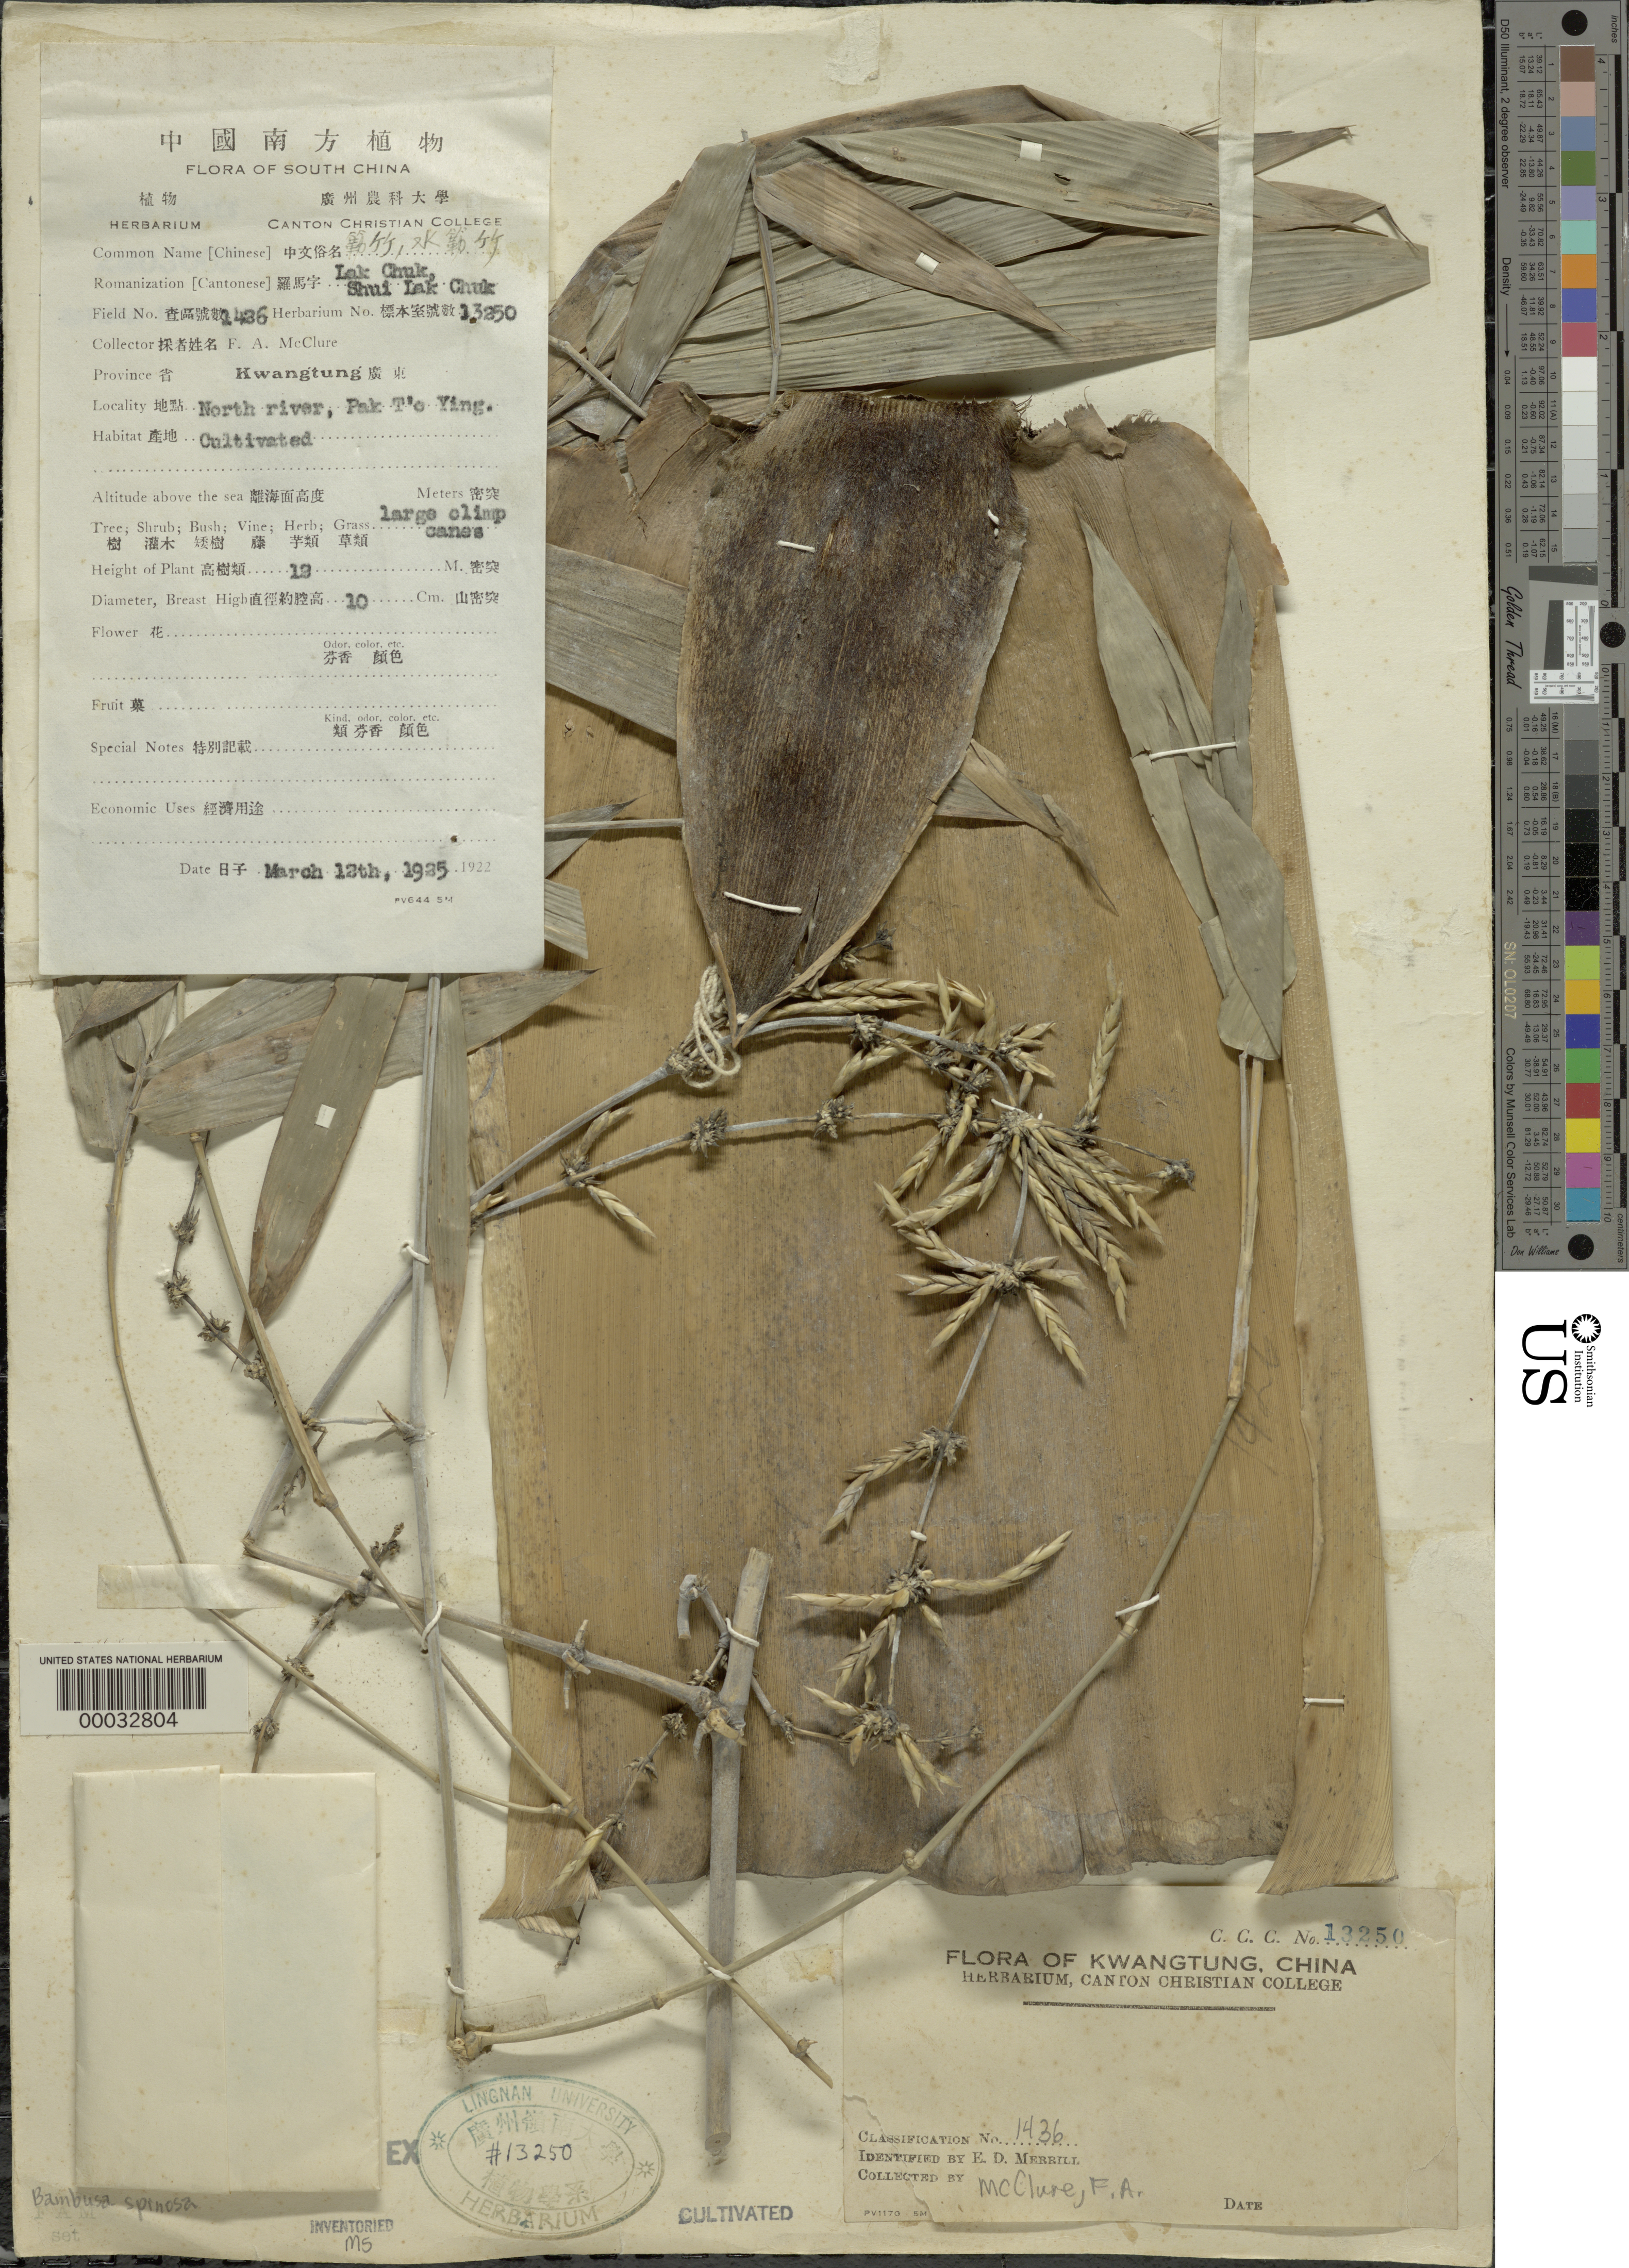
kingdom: Plantae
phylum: Tracheophyta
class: Liliopsida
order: Poales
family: Poaceae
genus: Bambusa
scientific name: Bambusa spinosa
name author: Roxb.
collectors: F. A. McClure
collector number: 1426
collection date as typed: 12 Mar 1925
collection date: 1925-03-12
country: China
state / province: Guangdong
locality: Pak T'o Ying, North River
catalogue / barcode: US 2803002